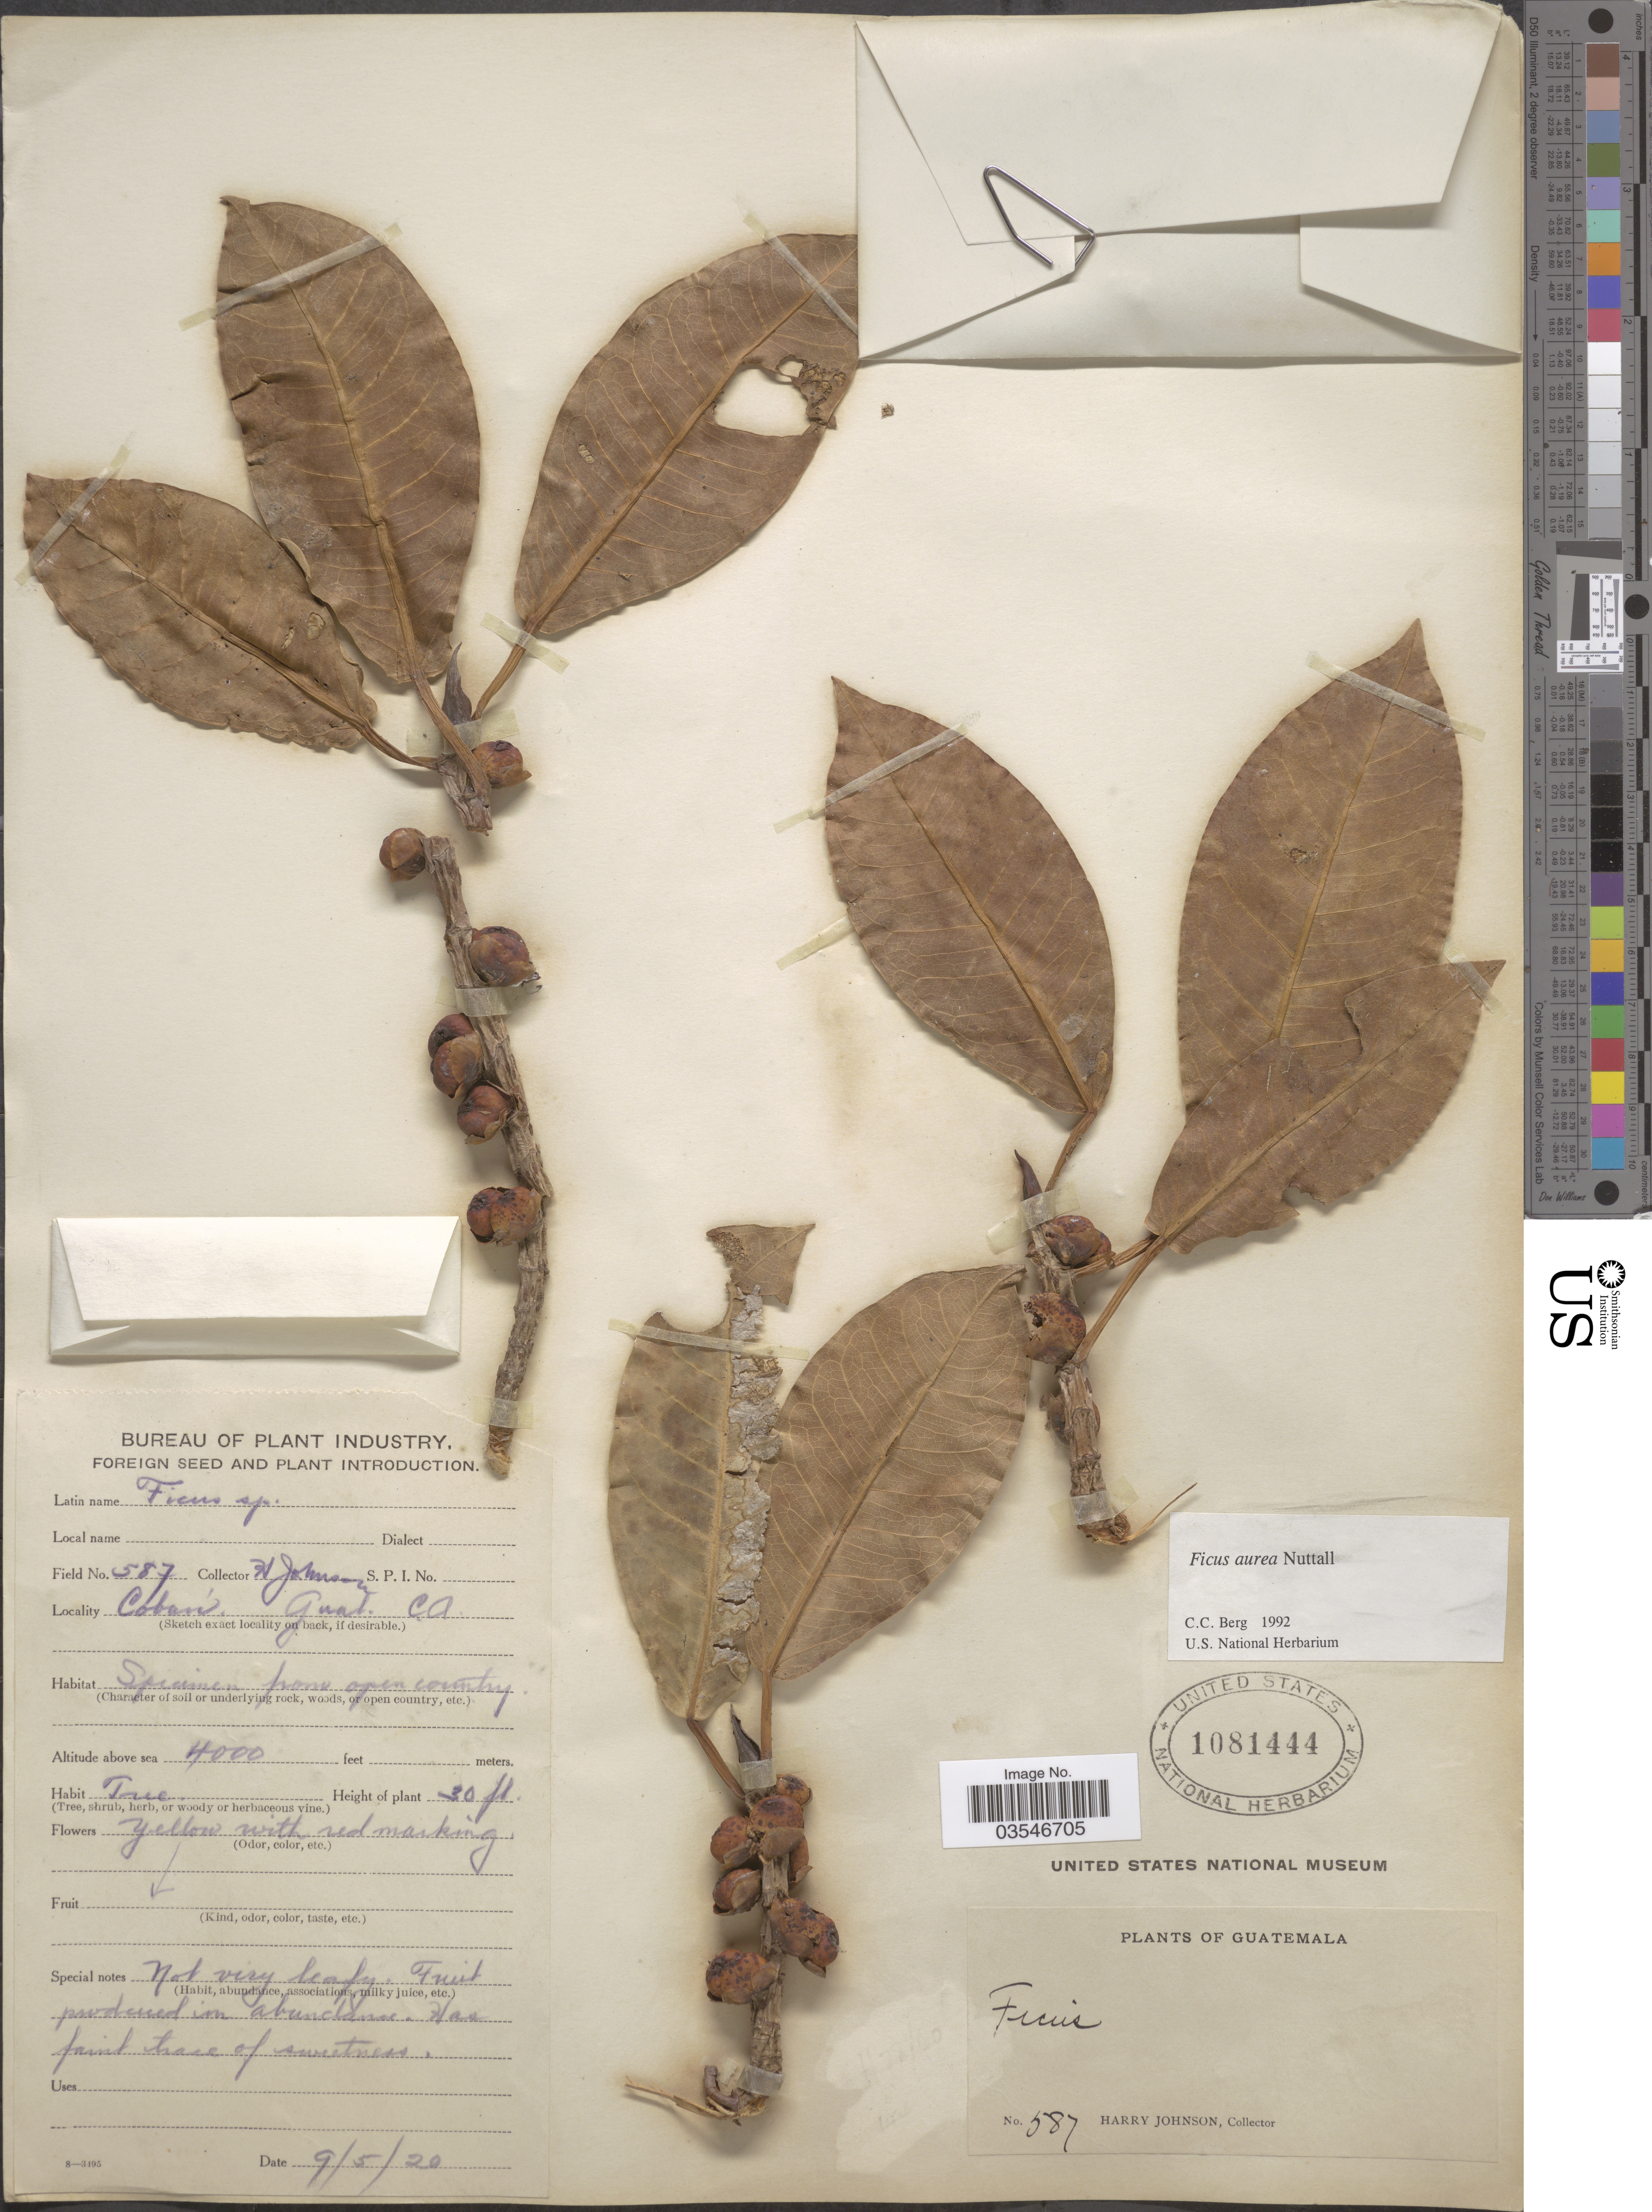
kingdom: Plantae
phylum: Tracheophyta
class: Magnoliopsida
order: Rosales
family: Moraceae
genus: Ficus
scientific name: Ficus aurea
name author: Nutt.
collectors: H. Johnson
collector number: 587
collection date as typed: Transcribed d/m/y: 9/5/20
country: Guatemala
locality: Cobán.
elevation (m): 1219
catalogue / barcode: US 1081444